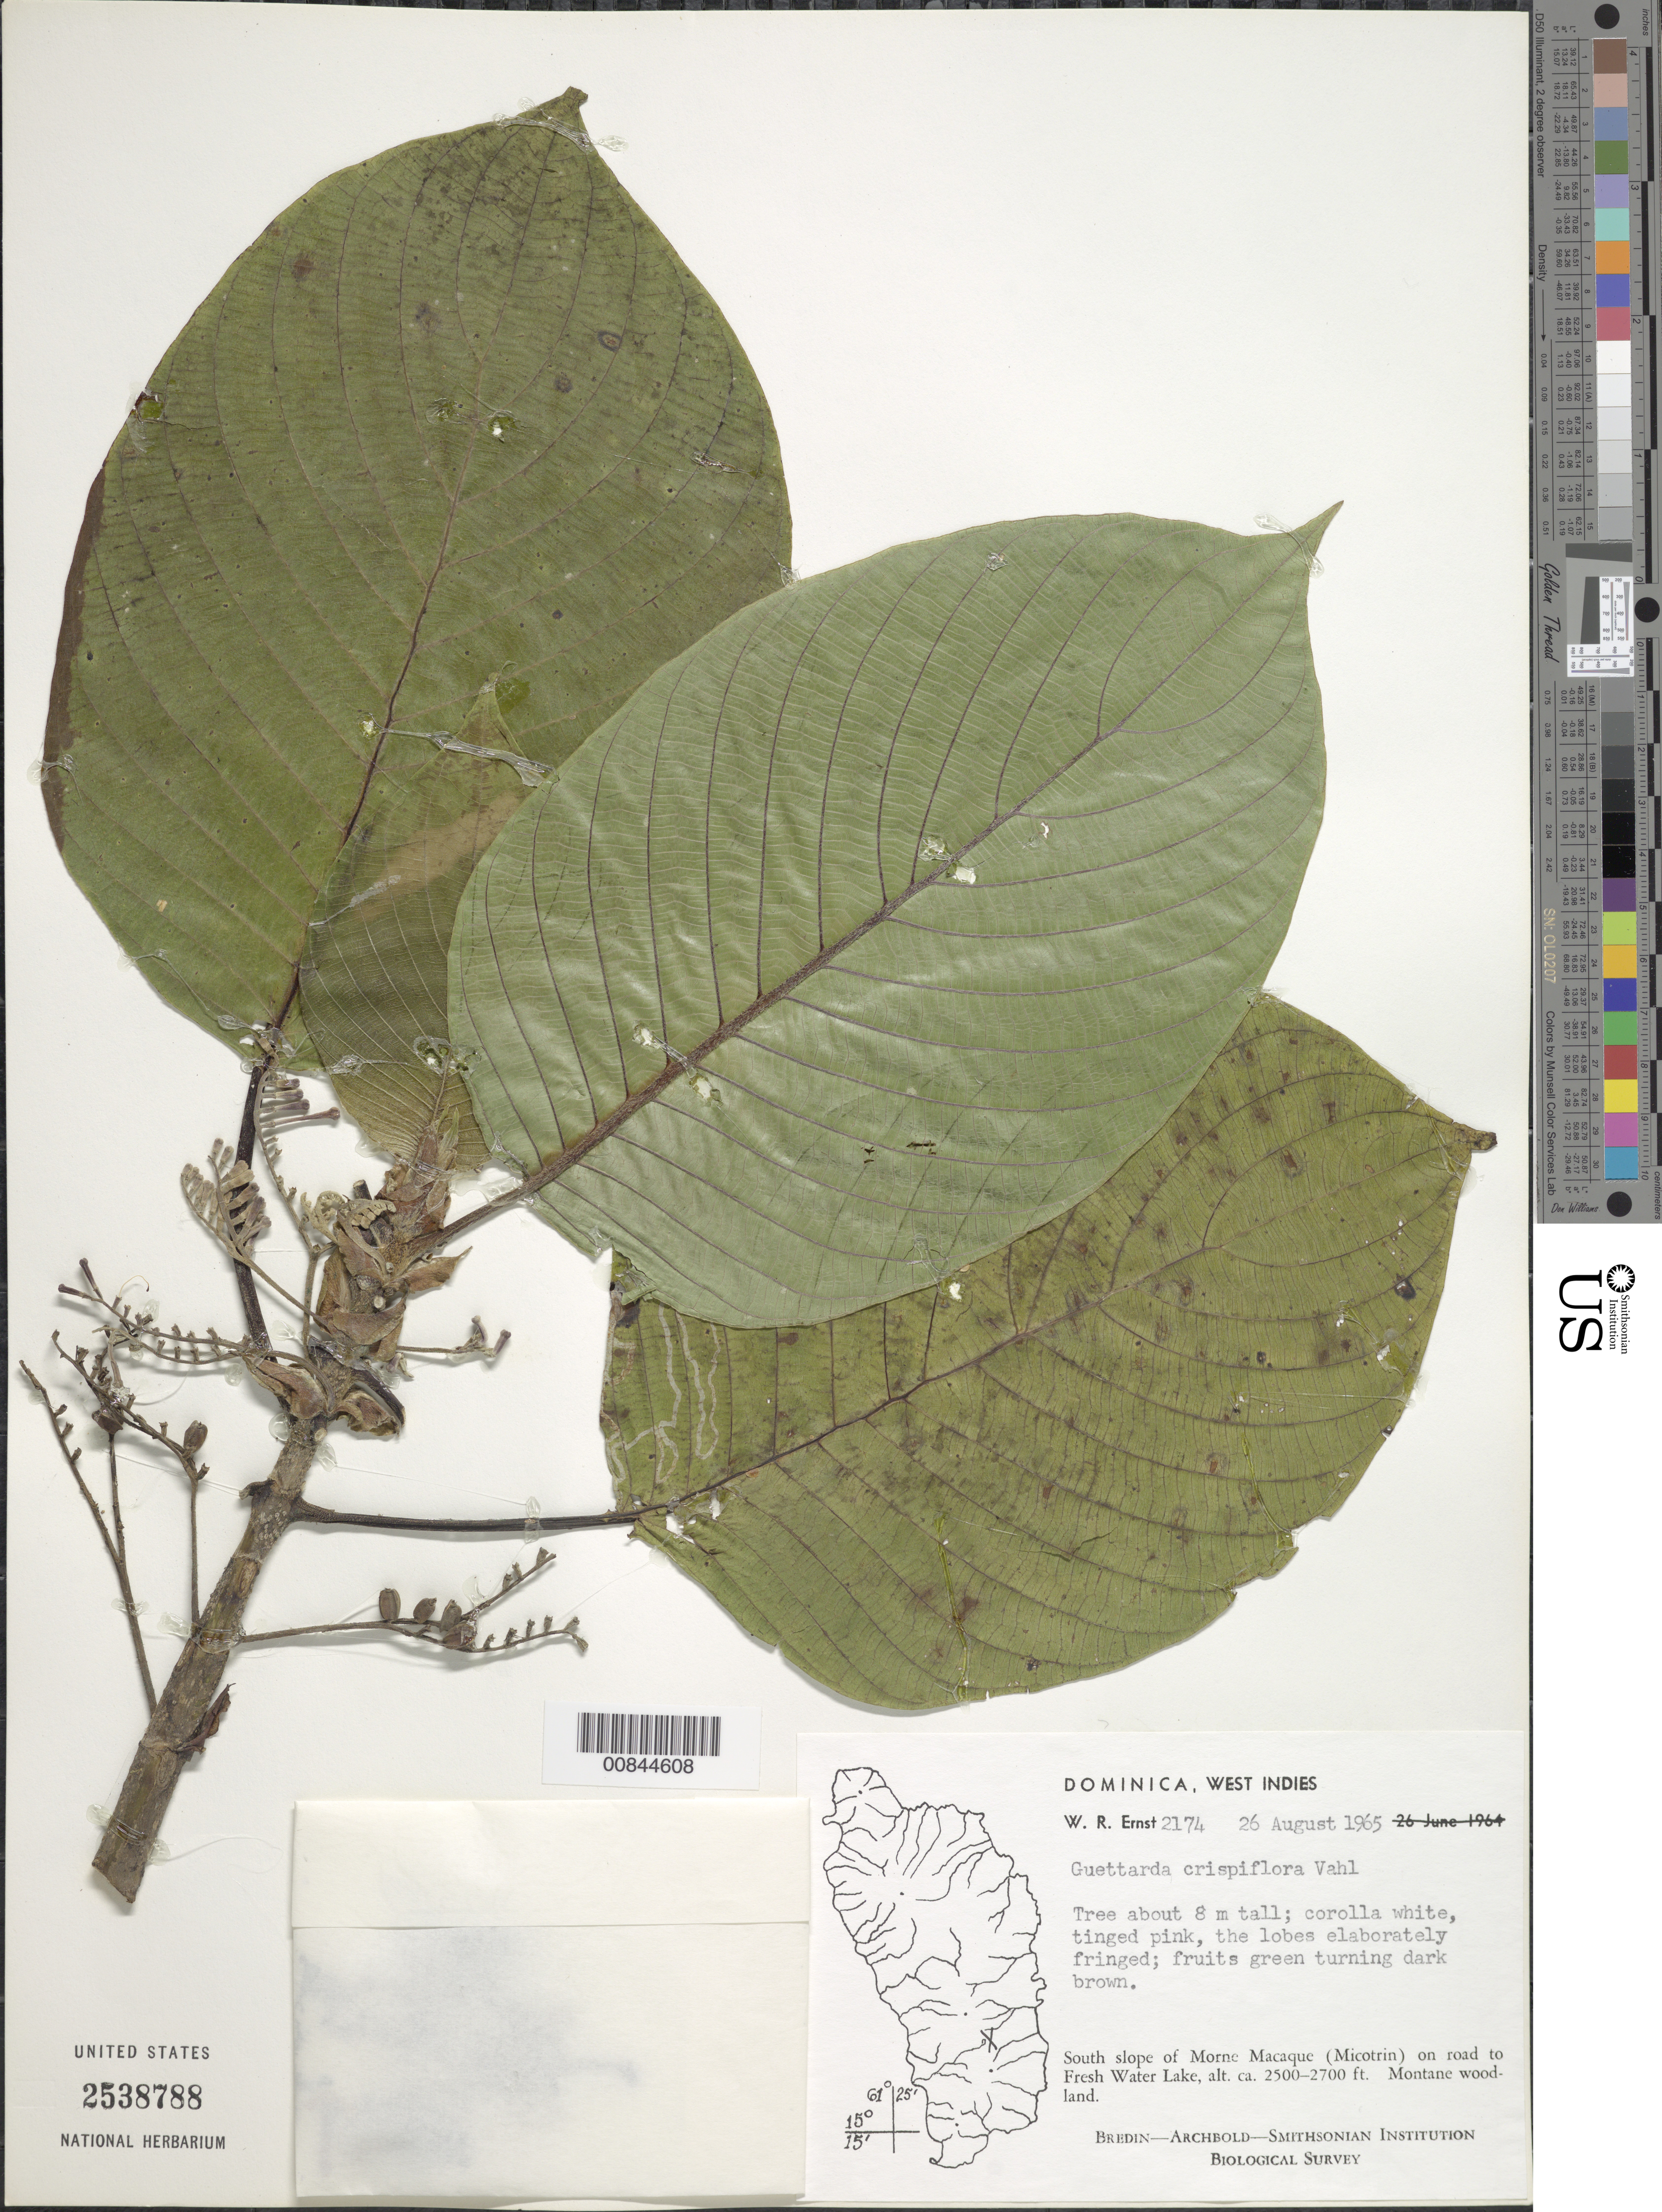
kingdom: Plantae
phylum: Tracheophyta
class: Magnoliopsida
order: Gentianales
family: Rubiaceae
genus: Guettarda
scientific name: Guettarda crispiflora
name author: Vahl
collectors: W. R. Ernst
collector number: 2174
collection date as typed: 26 Aug 1965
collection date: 1965-08-26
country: Dominica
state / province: St. George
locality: South slope of Morne Macaque (Micotrin) on road to Fresh Water Lake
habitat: Montane woodland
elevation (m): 762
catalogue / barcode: US 2538788